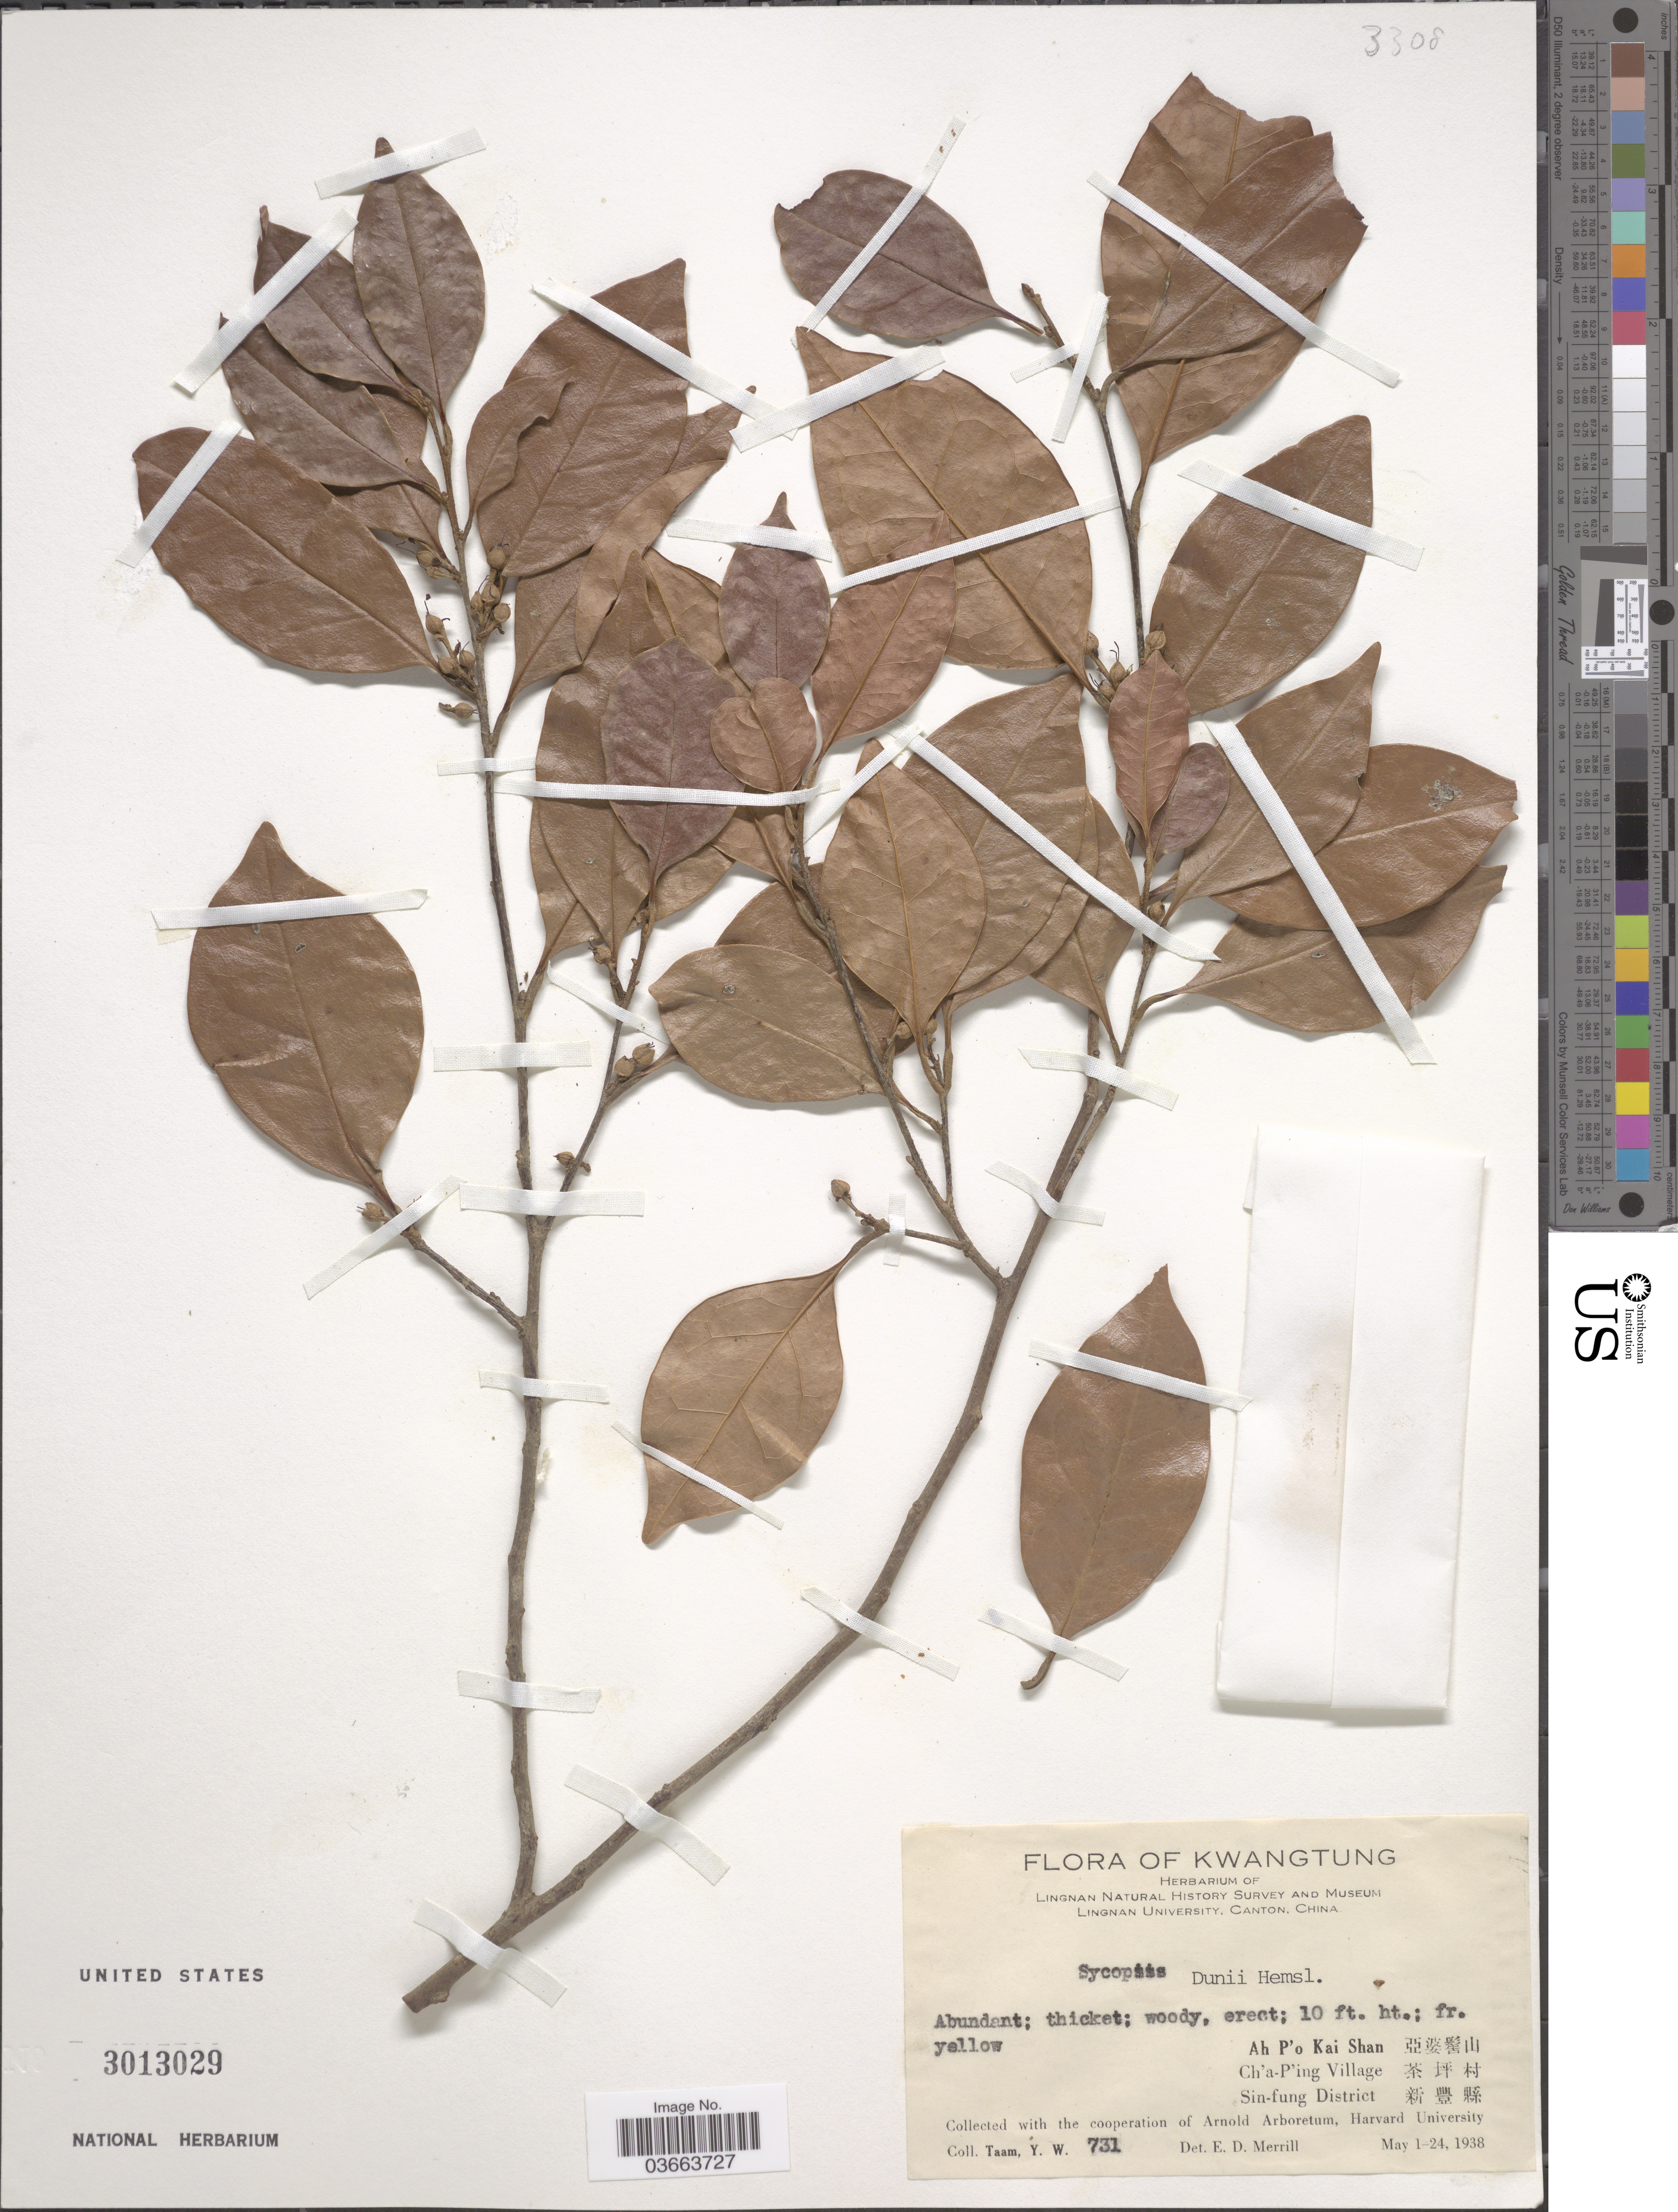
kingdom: Plantae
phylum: Tracheophyta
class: Magnoliopsida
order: Saxifragales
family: Hamamelidaceae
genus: Distyliopsis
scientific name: Distyliopsis dunnii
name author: (Hemsl.) Endress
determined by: Strong, Mark T., (BOT), Smithsonian Institution - National Museum of Natural History (UNITED STATES)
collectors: Y. W. Taam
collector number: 731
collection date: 1938-05-01/1938-05-24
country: China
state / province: Guangdong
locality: Kwangtung. Ah P'o Kai Shan X Ch'a-P'ing Village X Sin-fung District X.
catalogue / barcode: US 3013029